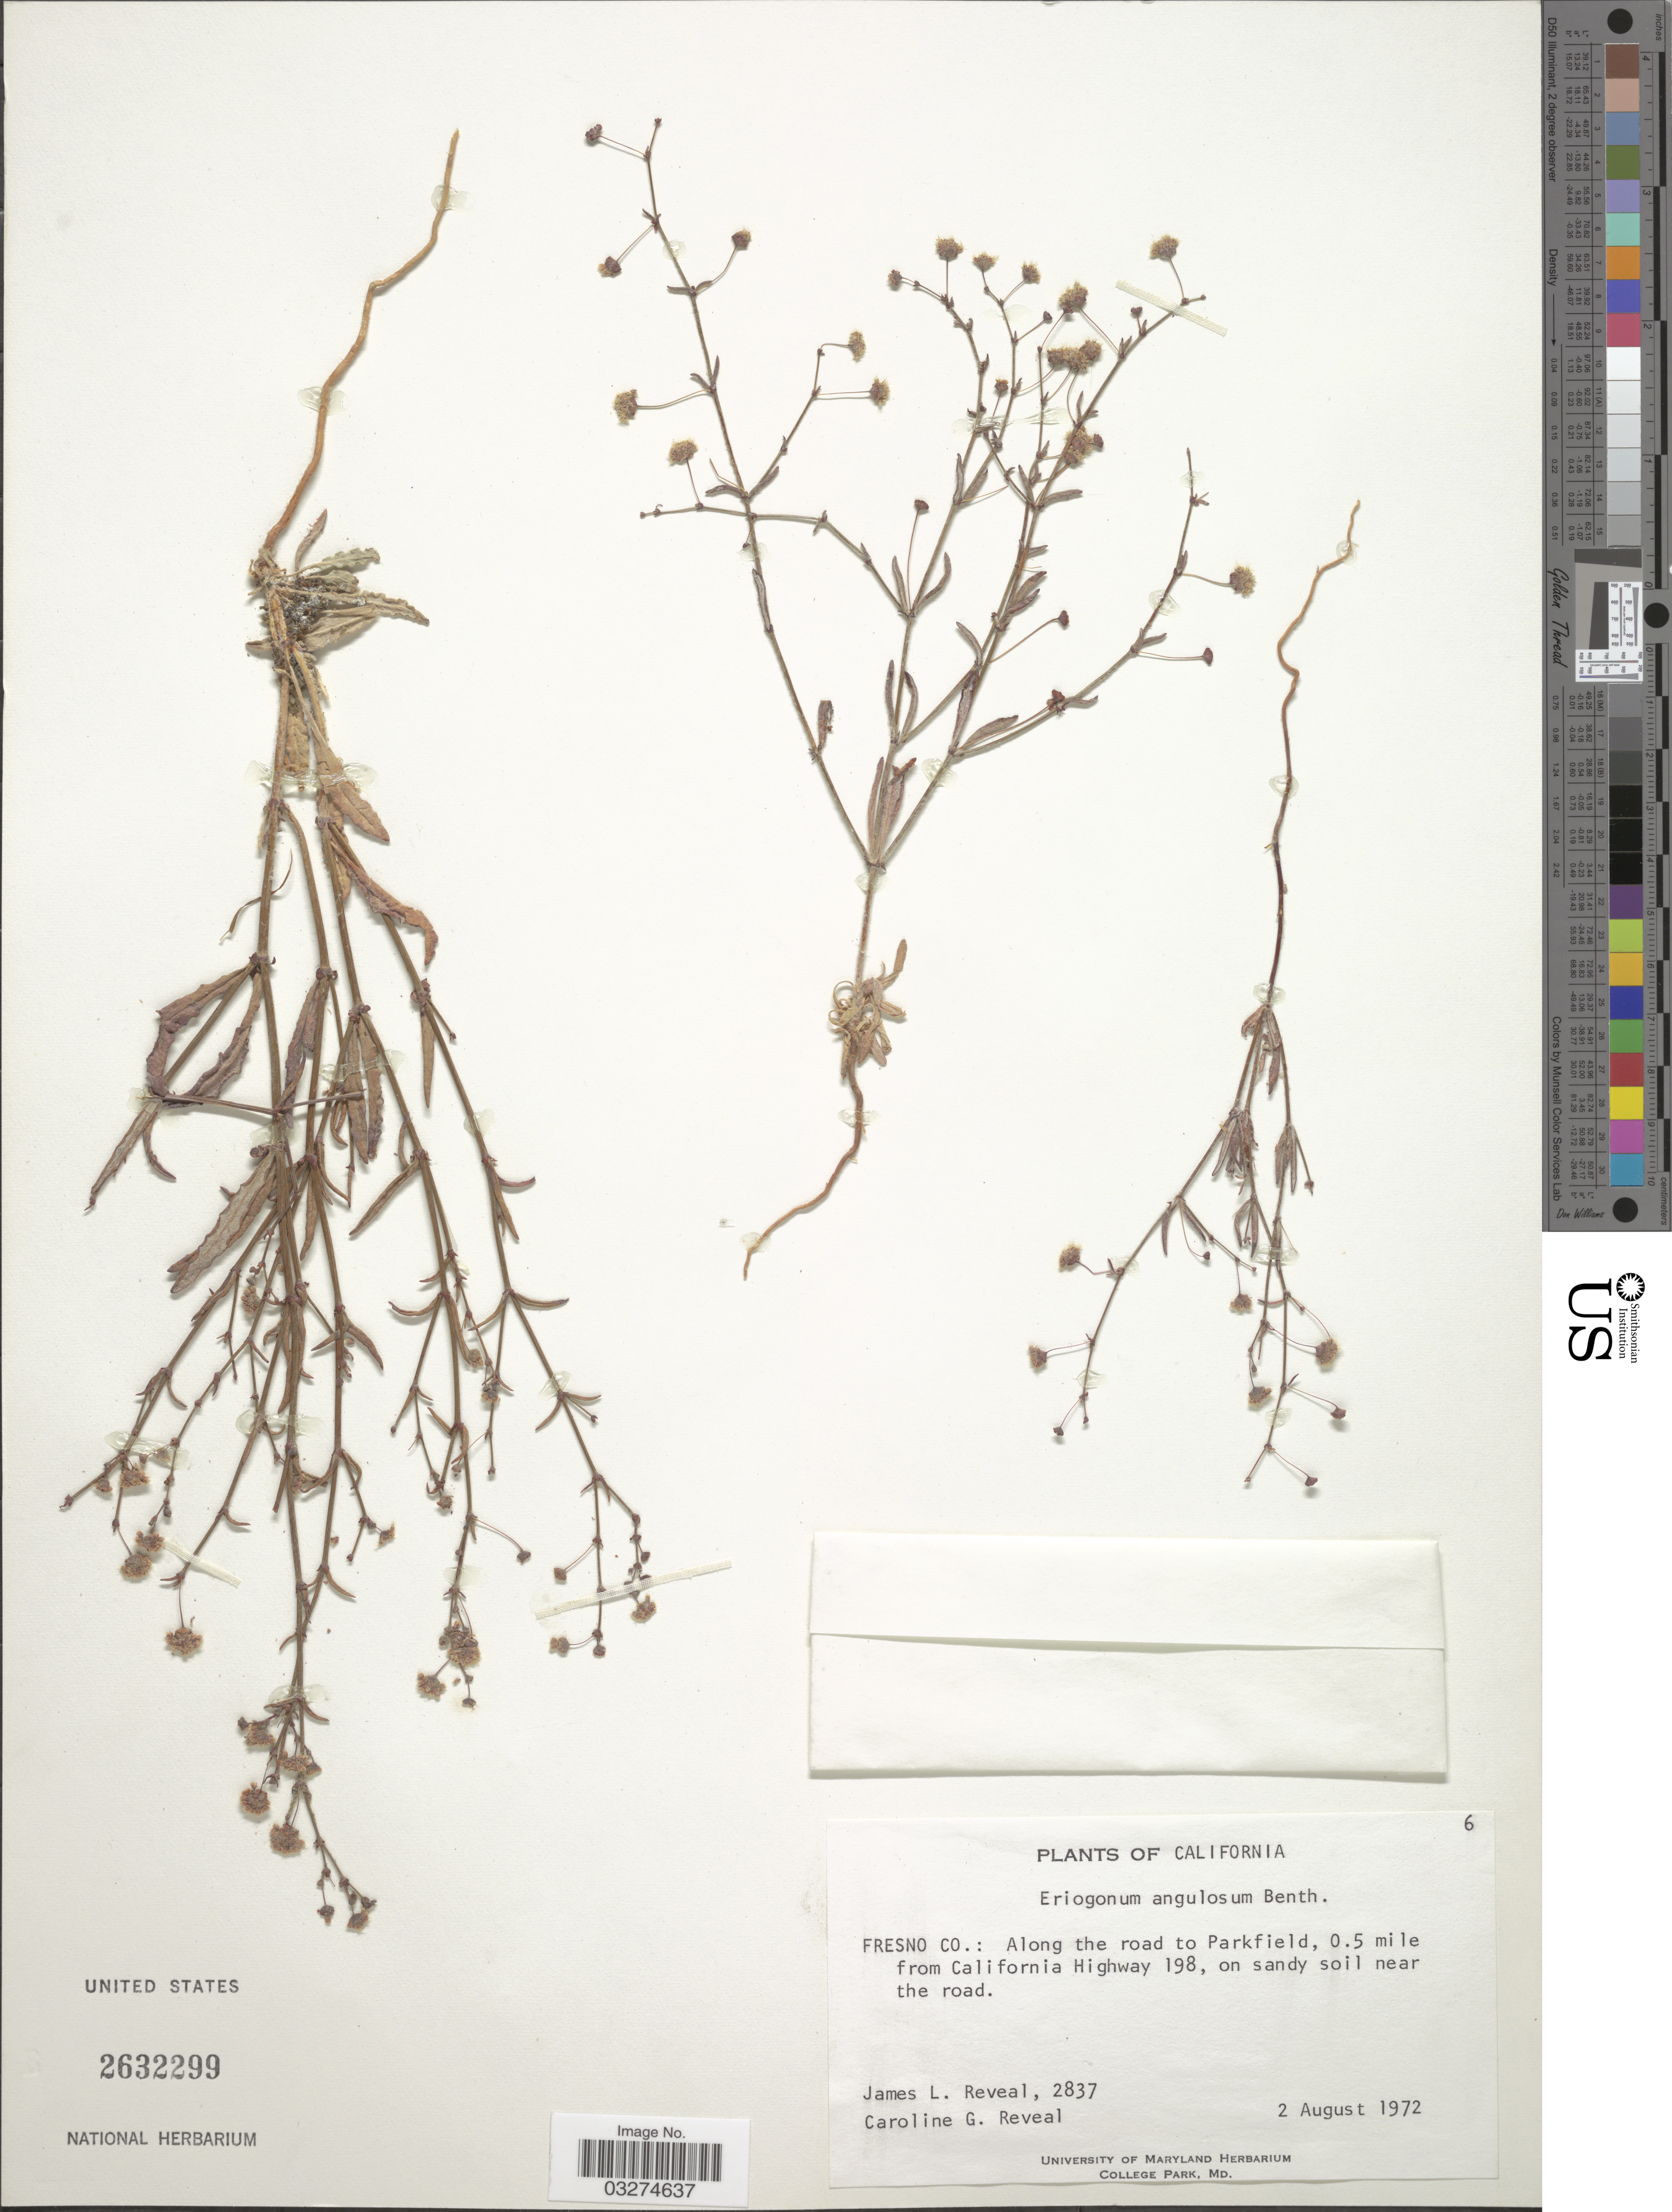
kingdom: Plantae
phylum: Tracheophyta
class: Magnoliopsida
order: Caryophyllales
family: Polygonaceae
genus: Eriogonum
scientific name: Eriogonum angulosum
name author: Benth.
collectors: J. L. Reveal & C. G. Reveal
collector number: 2837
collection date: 1972-08-02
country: United States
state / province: California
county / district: Fresno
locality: Fresno Co.: Along the road to Parkfield, 0.5 mile from California Highway 198, on sandy soil near the road.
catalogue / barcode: US 2632299